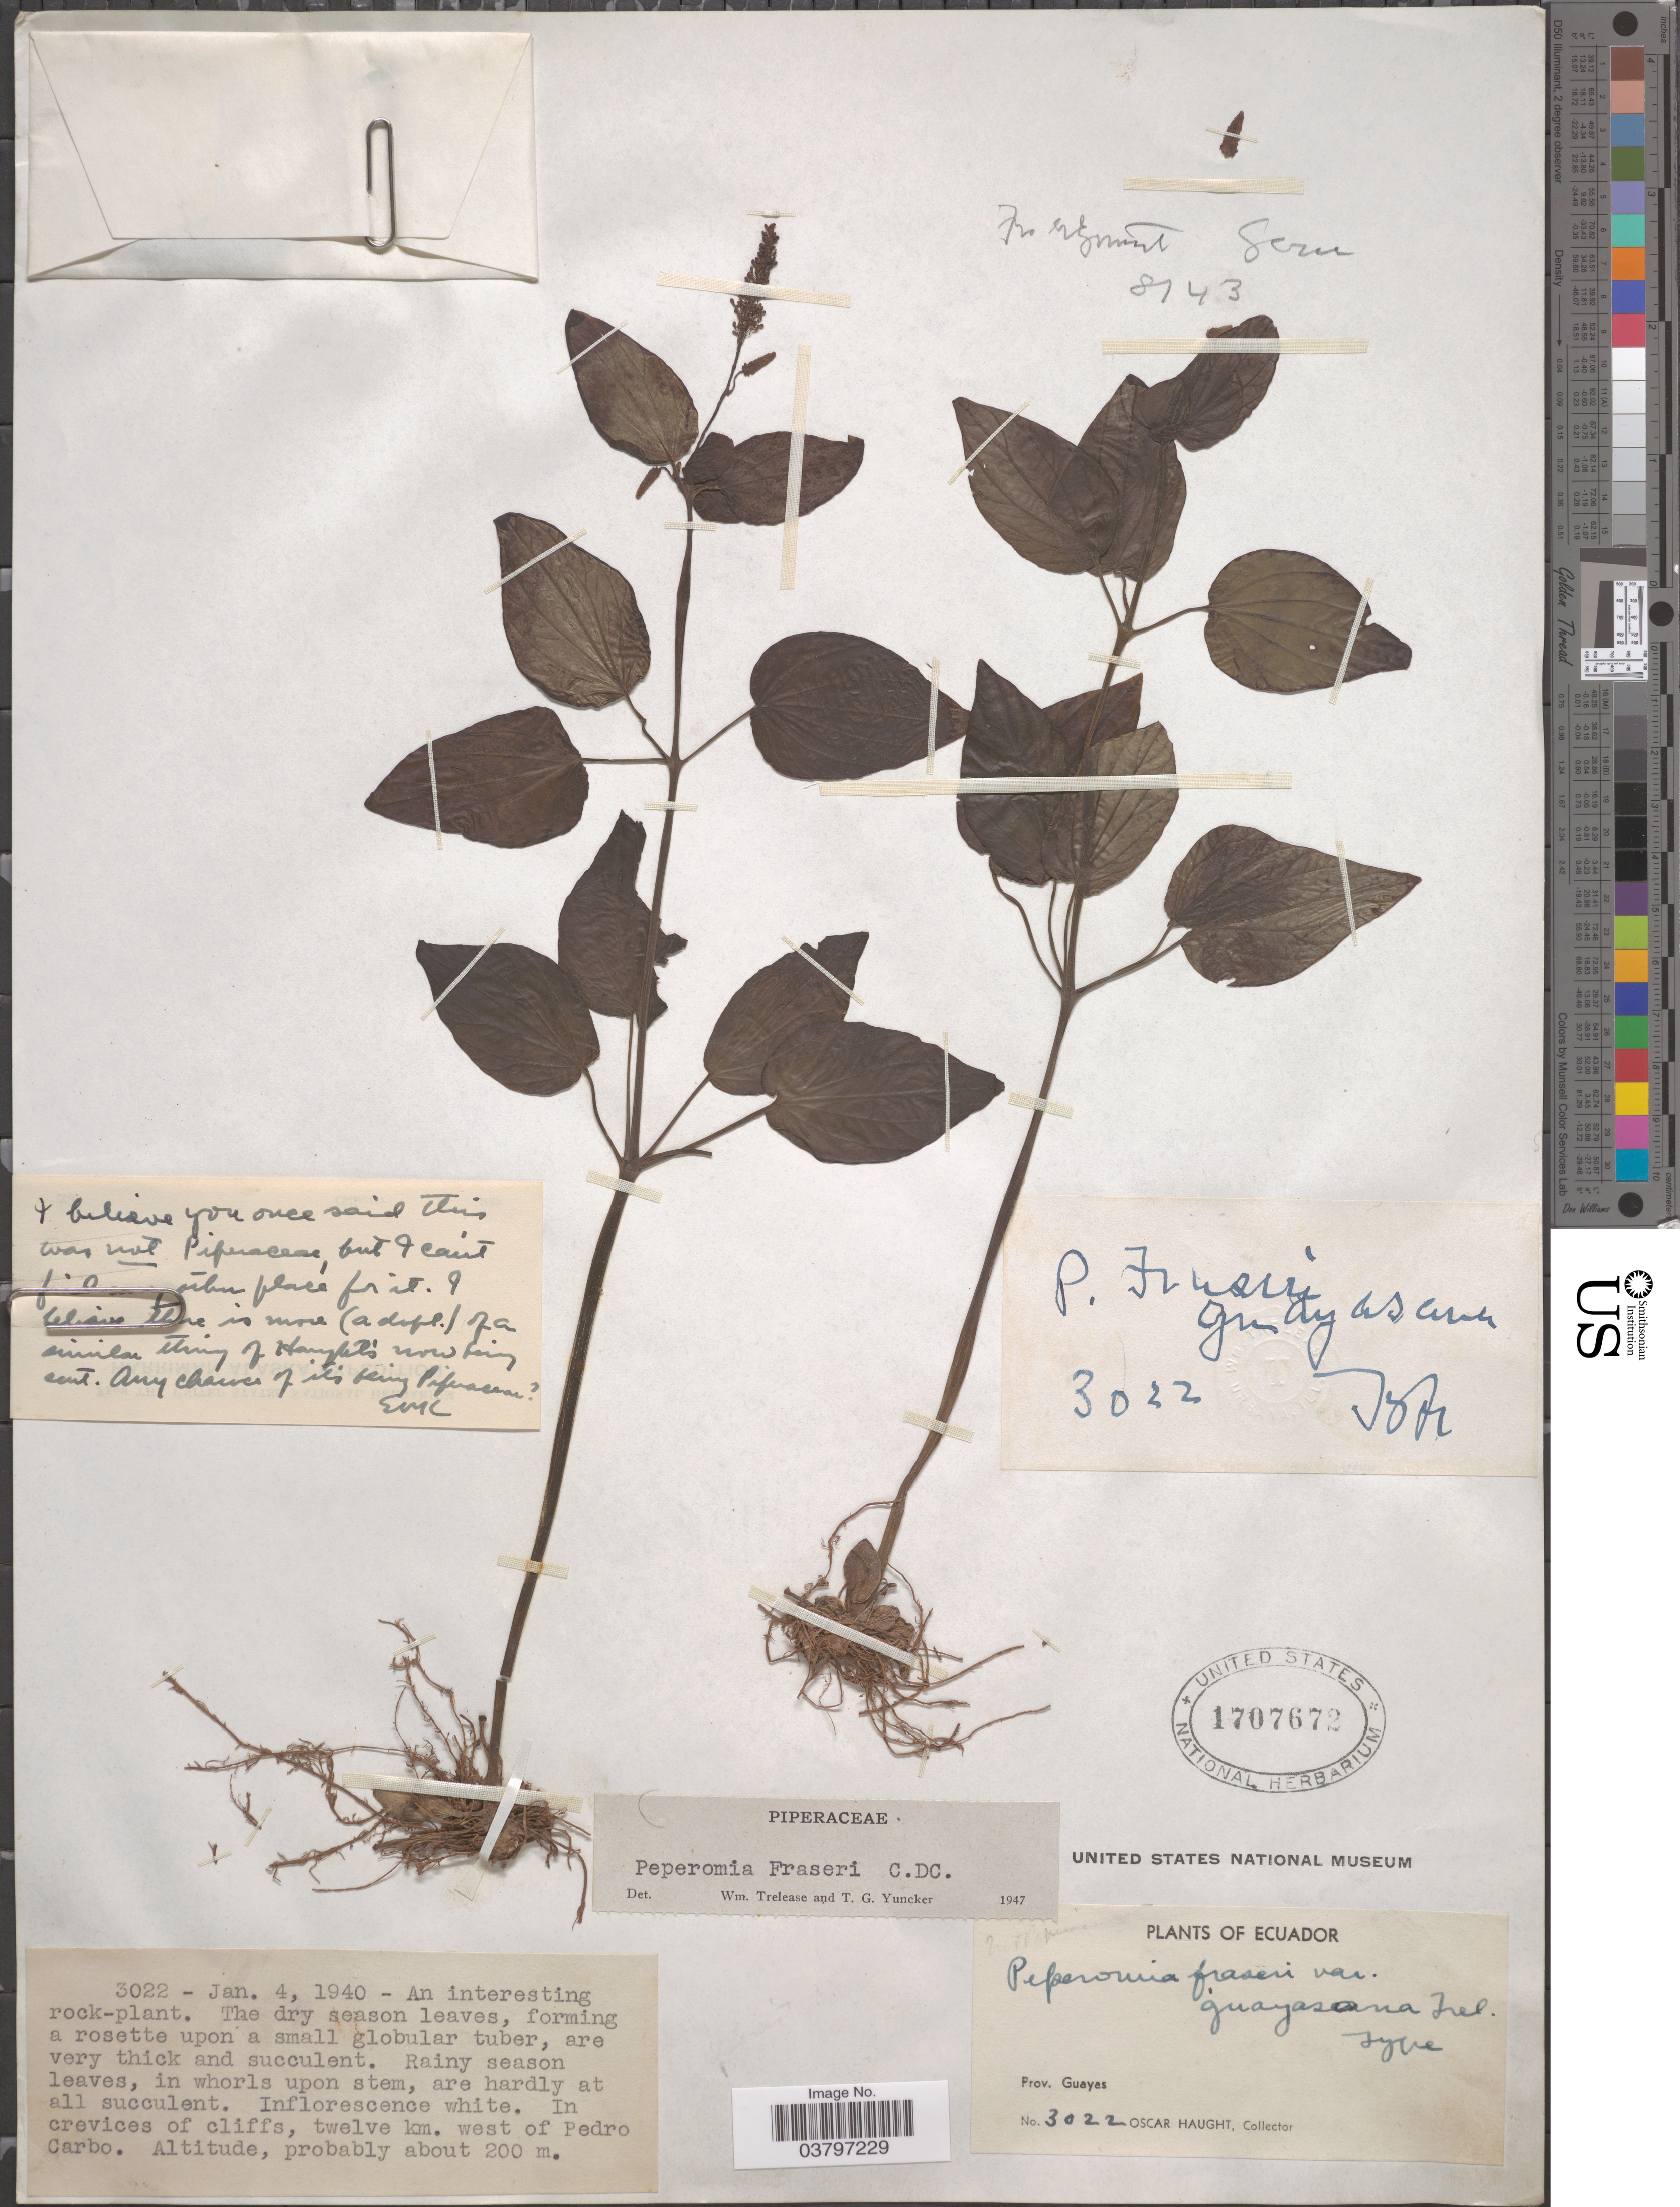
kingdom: Plantae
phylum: Tracheophyta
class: Magnoliopsida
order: Piperales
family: Piperaceae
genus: Peperomia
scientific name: Peperomia fraseri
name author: C. DC.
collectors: O. L. Haught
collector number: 3022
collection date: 1940-01-04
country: Ecuador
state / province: Guayas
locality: In crevices of cliffs, twelve km. west of Pedro Carbo.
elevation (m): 200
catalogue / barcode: US 1707672